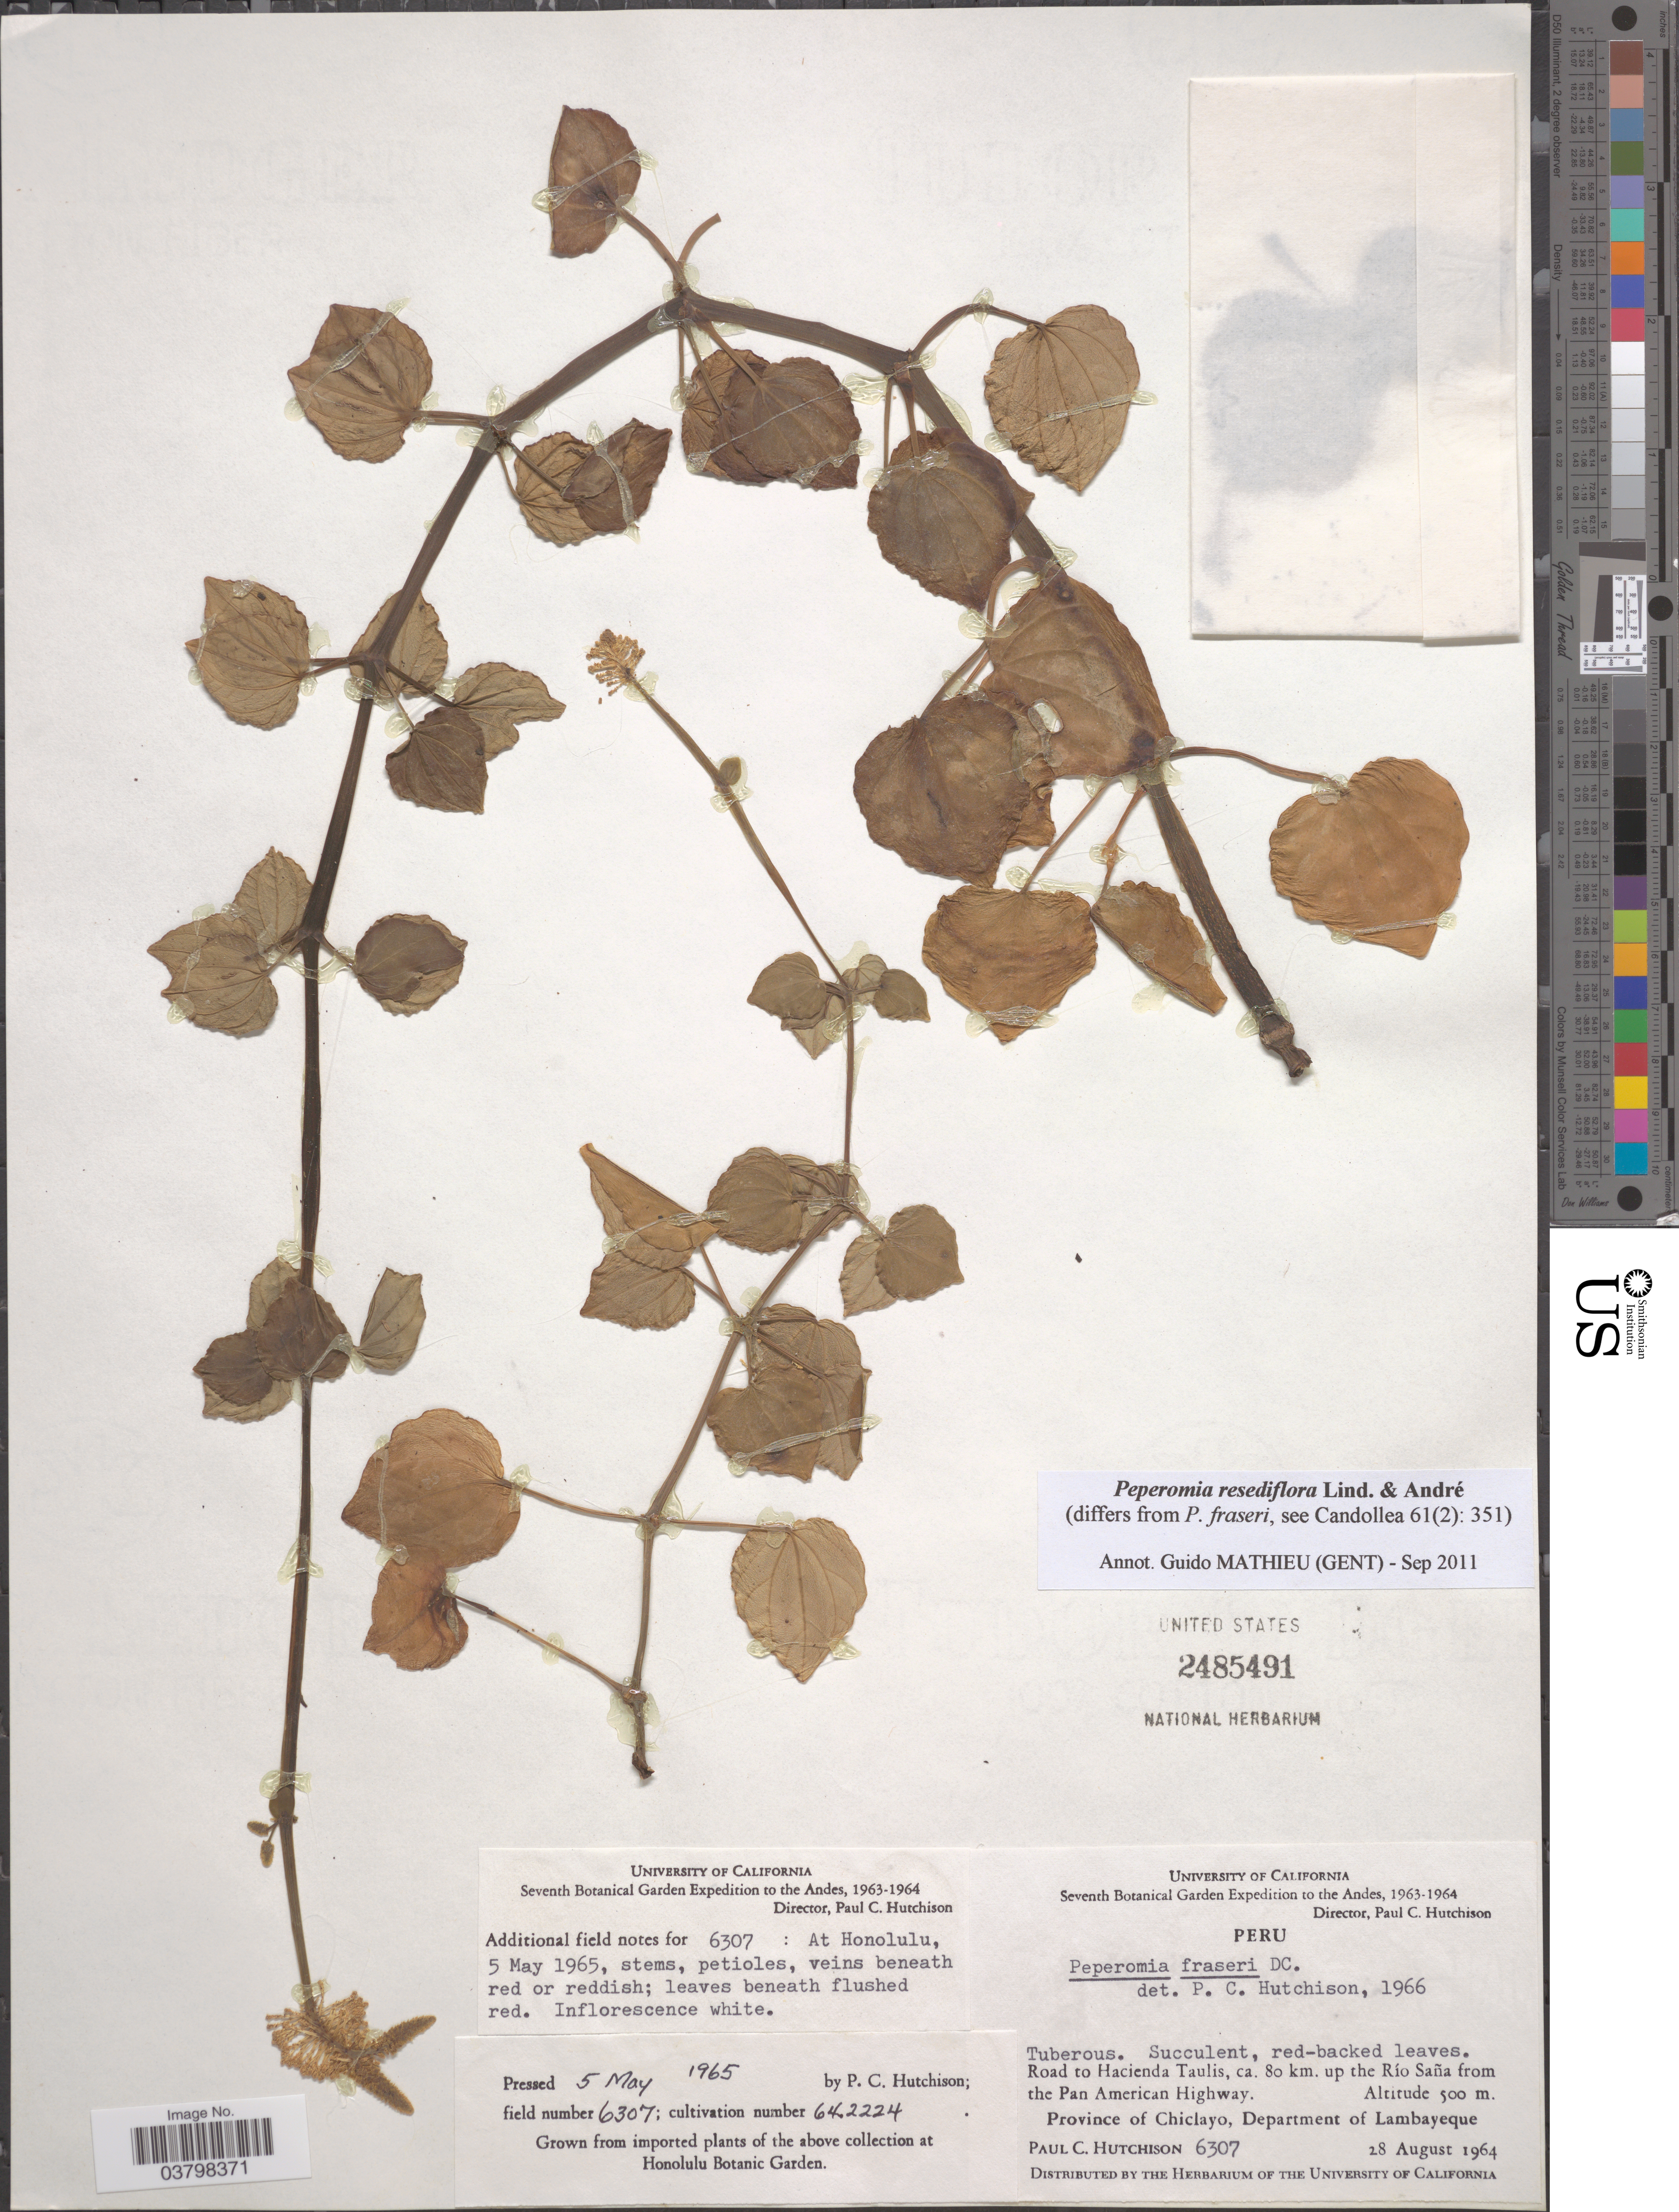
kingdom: Plantae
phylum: Tracheophyta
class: Magnoliopsida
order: Piperales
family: Piperaceae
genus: Peperomia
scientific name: Peperomia resediflora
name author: Linden & André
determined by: Jiménez, José Estaban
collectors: P. C. Hutchison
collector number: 6307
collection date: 1964-08-28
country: Peru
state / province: Lambayeque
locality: The Andes. Road to Hacienda Taulis, ca. 80 km. up to the Río Saña from the Pan American Highway. Province of Chiclayo, Department of Lambayeque.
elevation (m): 500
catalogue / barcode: US 2485491